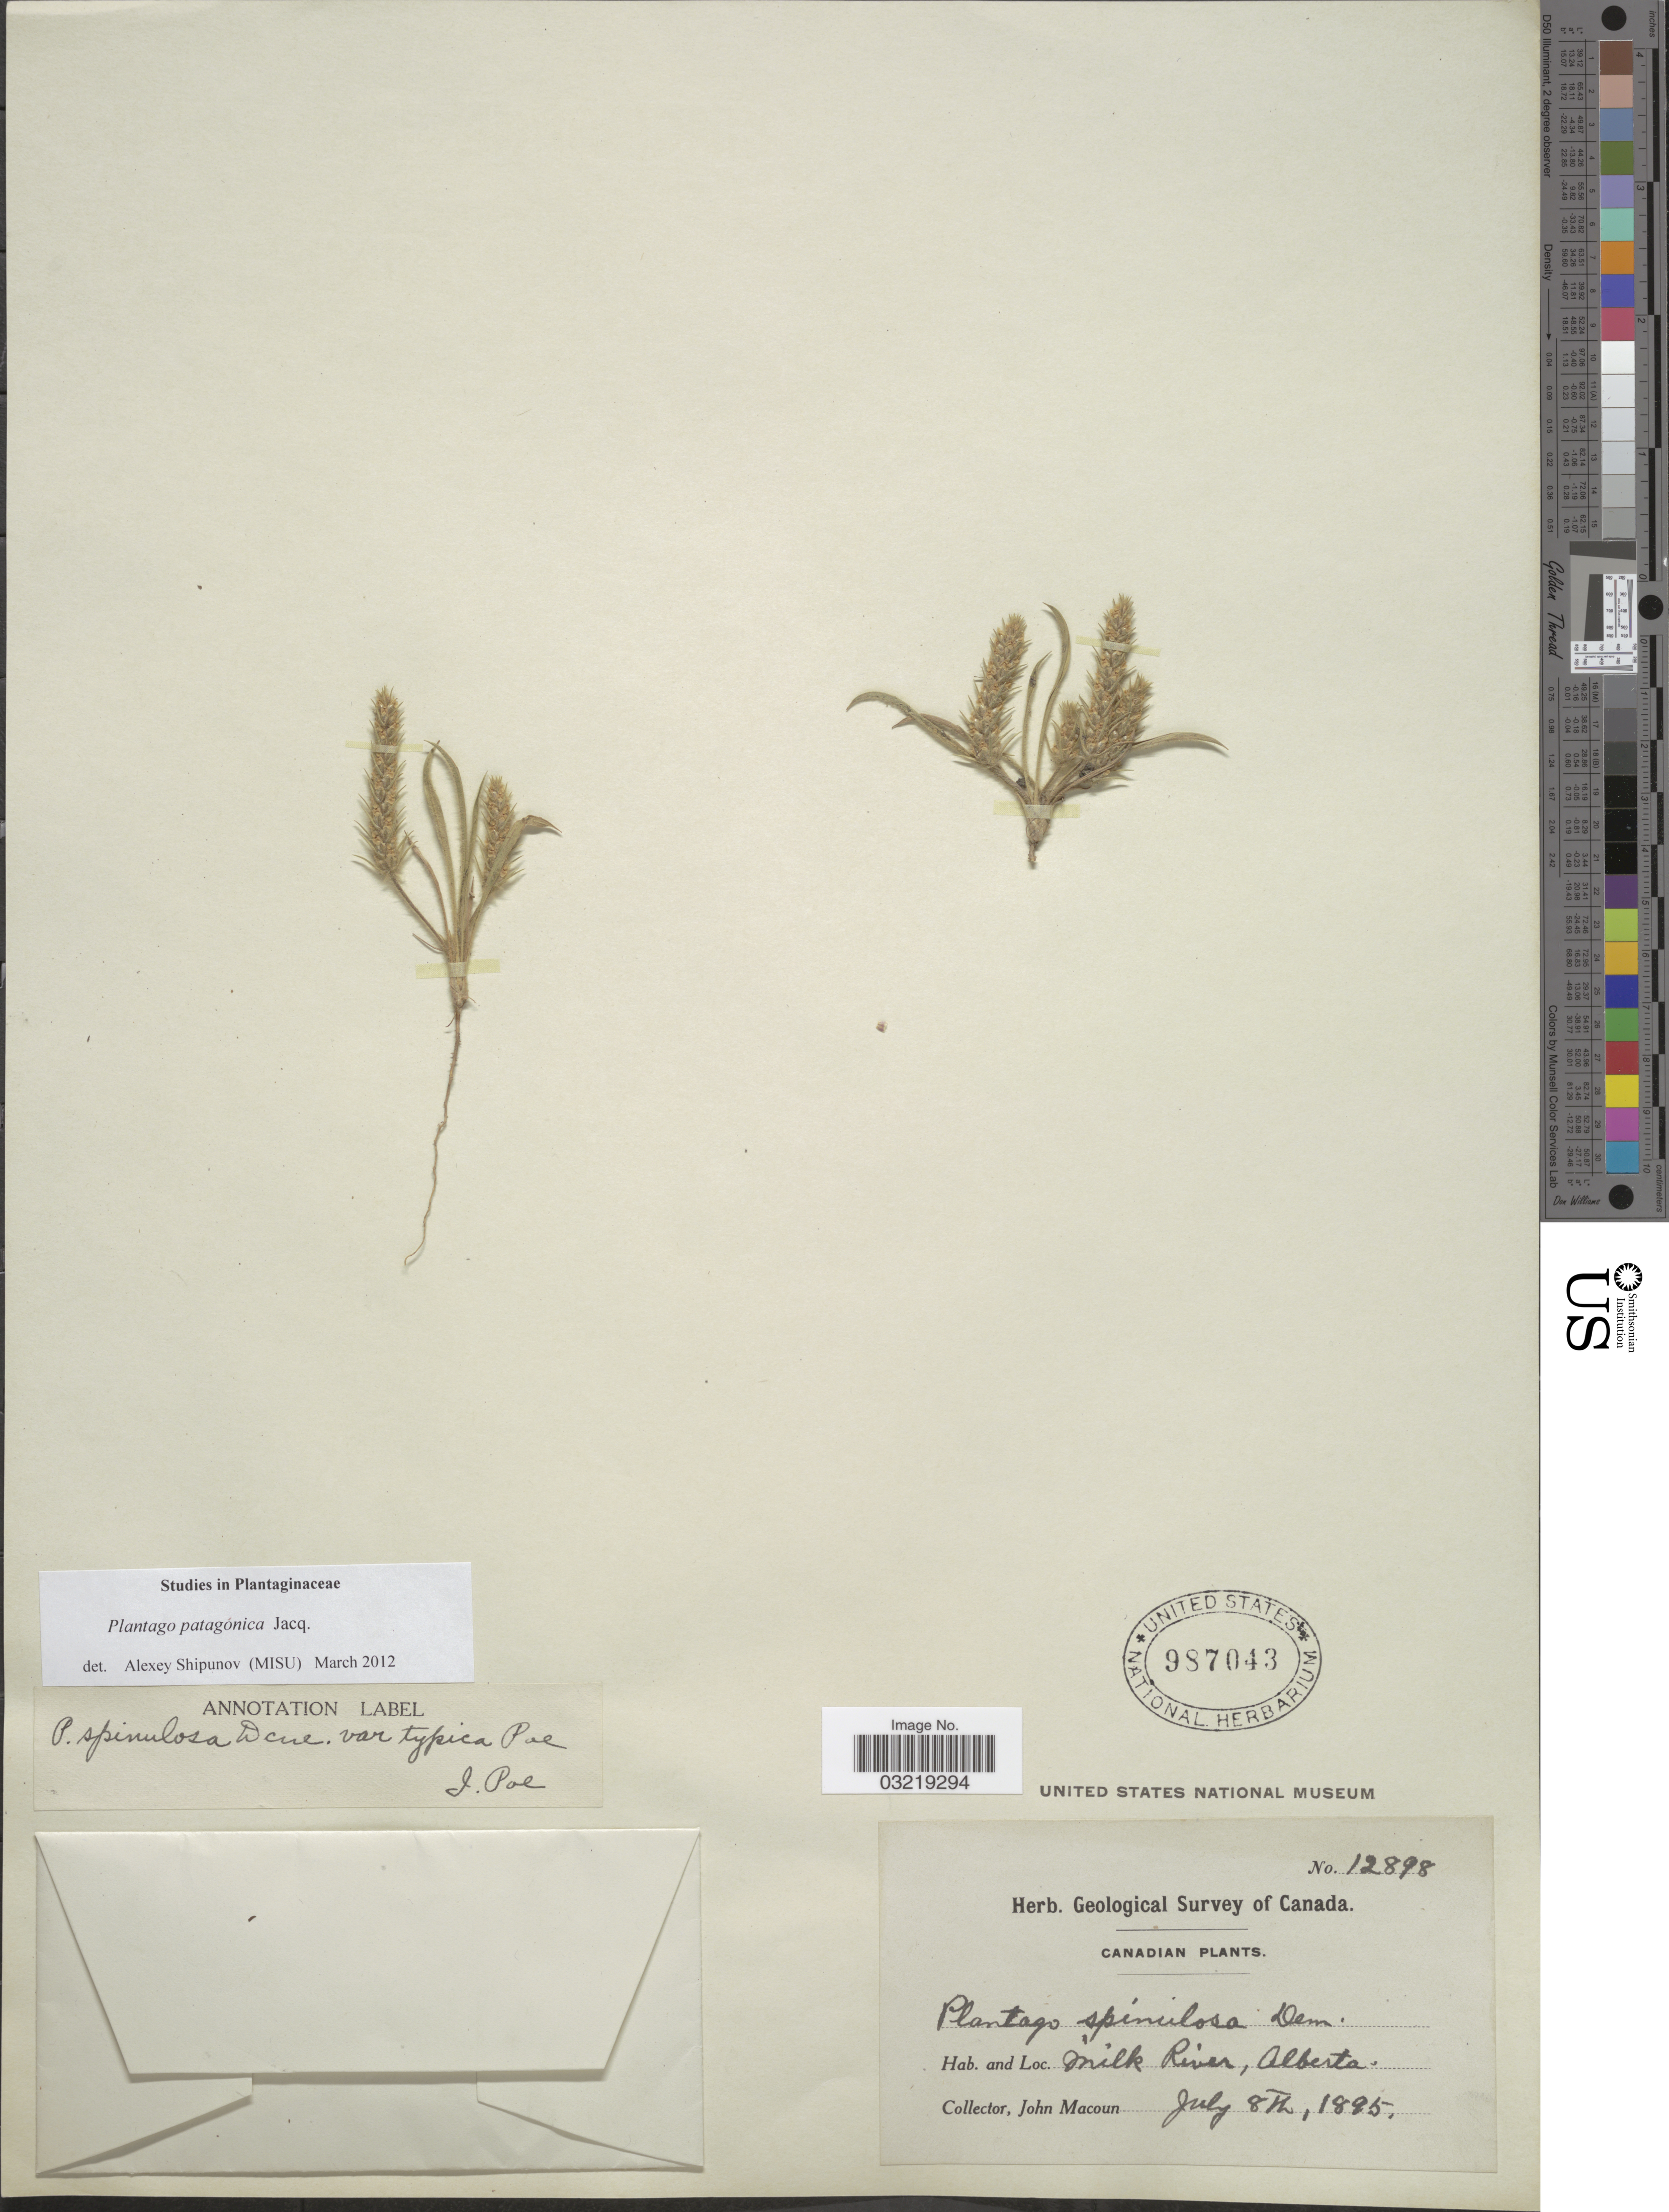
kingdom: Plantae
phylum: Tracheophyta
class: Magnoliopsida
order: Lamiales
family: Plantaginaceae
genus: Plantago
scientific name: Plantago patagonica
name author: Jacq.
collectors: J. Macoun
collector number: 12898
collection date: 1895-07-08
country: Canada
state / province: Alberta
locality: Milk River.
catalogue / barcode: US 987043